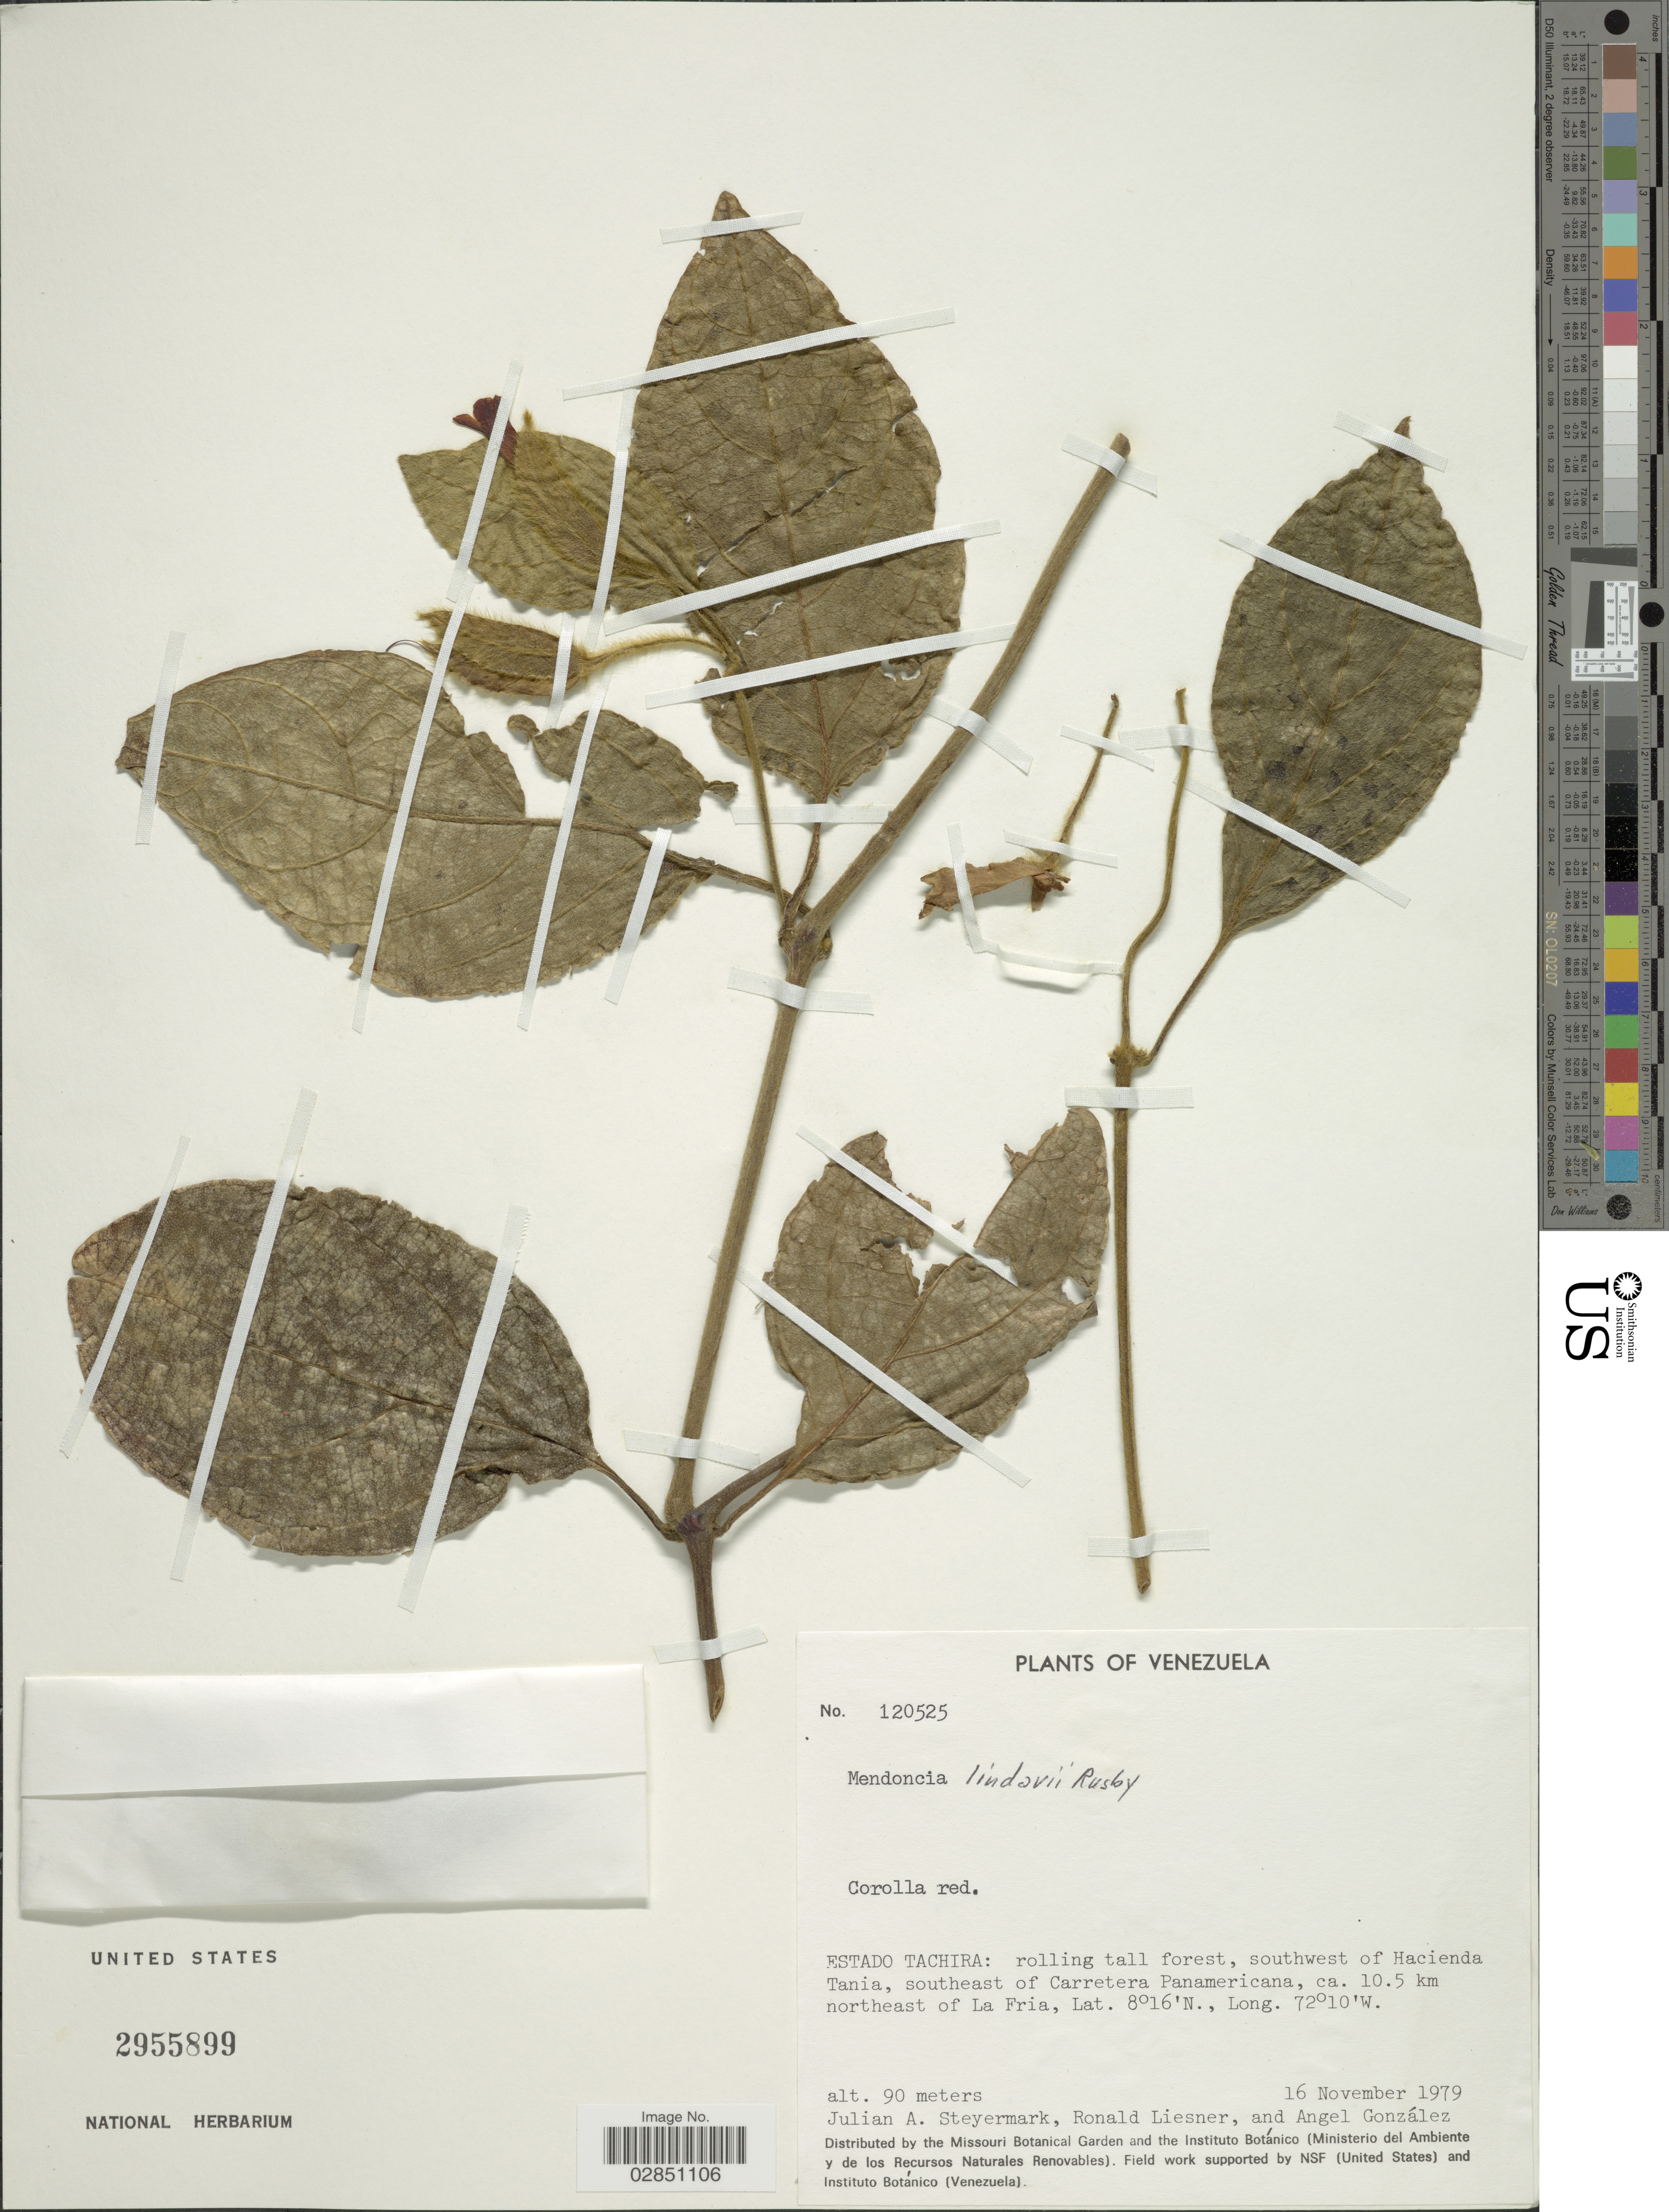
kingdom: Plantae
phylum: Tracheophyta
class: Magnoliopsida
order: Lamiales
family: Acanthaceae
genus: Mendoncia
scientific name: Mendoncia lindavii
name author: Rusby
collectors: J. Steyermark, R. L. Liesner & A. C. González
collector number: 120525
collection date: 1979-11-16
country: Venezuela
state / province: Tachira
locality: Rolling tall forest, southwest of Hacienda Tania, southeast of Carretera Panamericana, ca. 10.5 km northeast of La Fria.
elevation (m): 90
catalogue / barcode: US 2955899